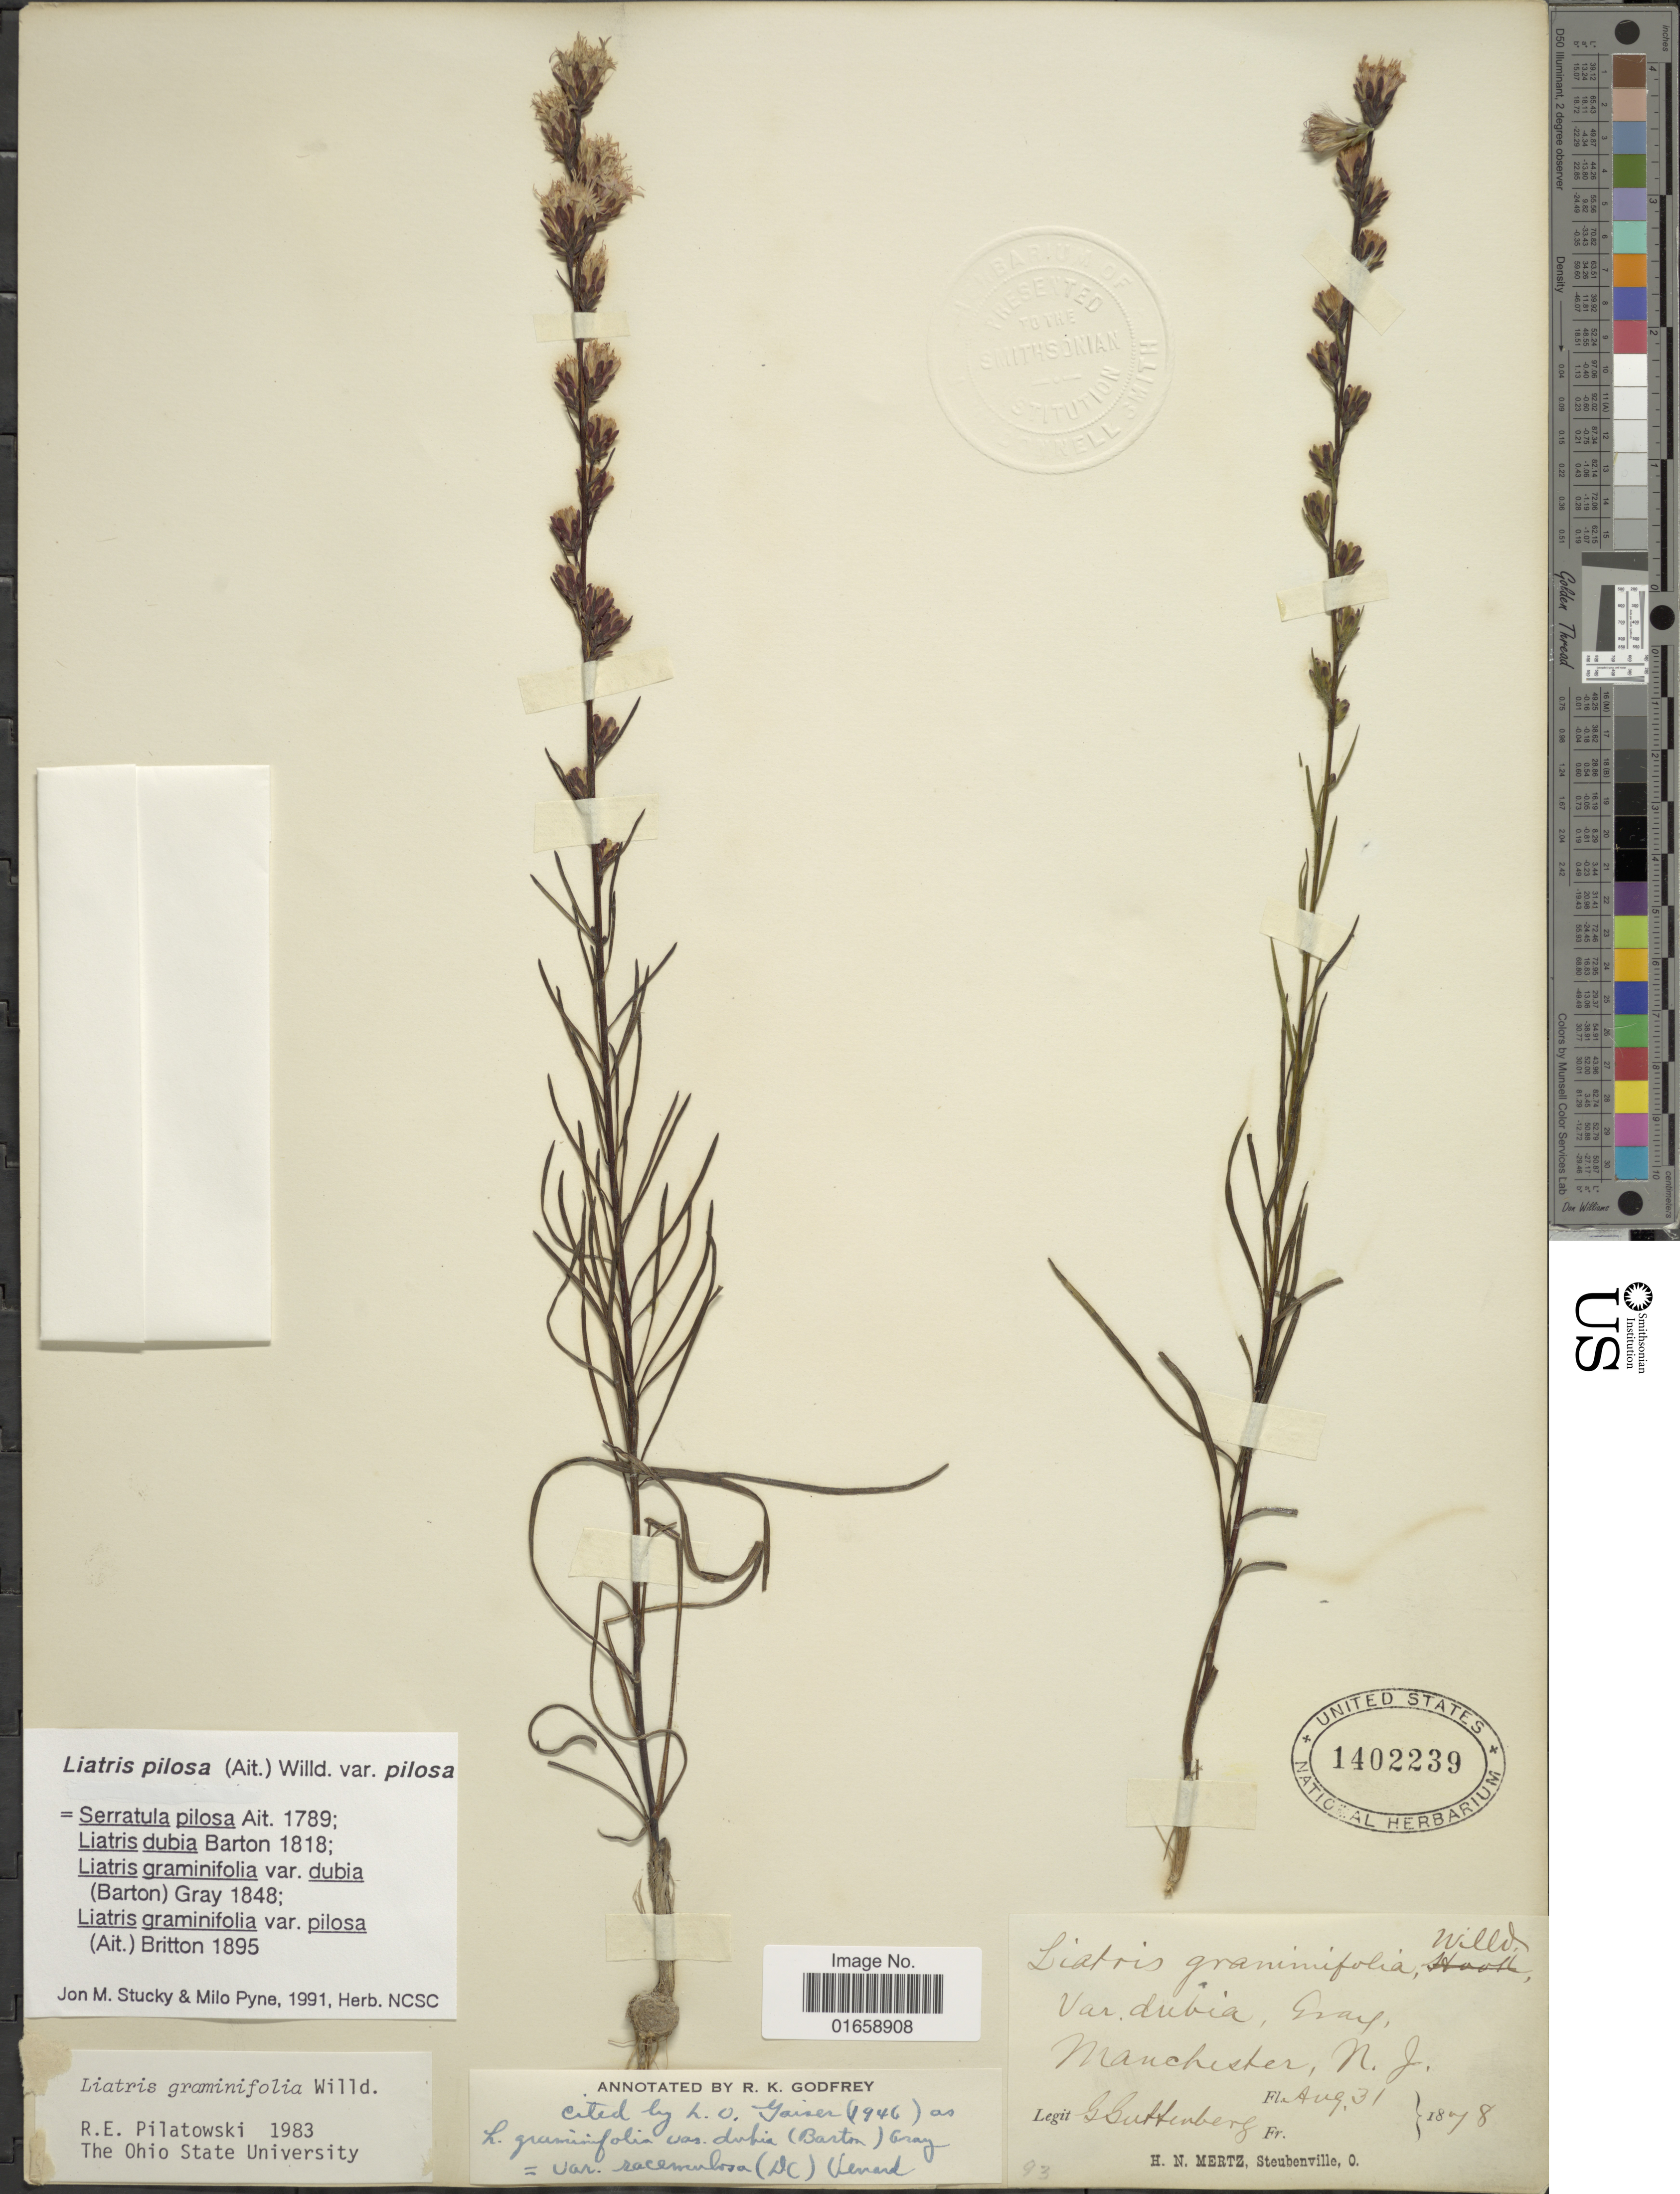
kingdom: Plantae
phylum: Tracheophyta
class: Magnoliopsida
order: Asterales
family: Asteraceae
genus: Liatris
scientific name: Liatris pilosa var. pilosa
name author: (Aiton) Willd.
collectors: G. Suttenberg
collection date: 1878-08-31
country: United States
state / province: New Jersey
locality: Manchester, N.J.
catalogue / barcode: US 1402239